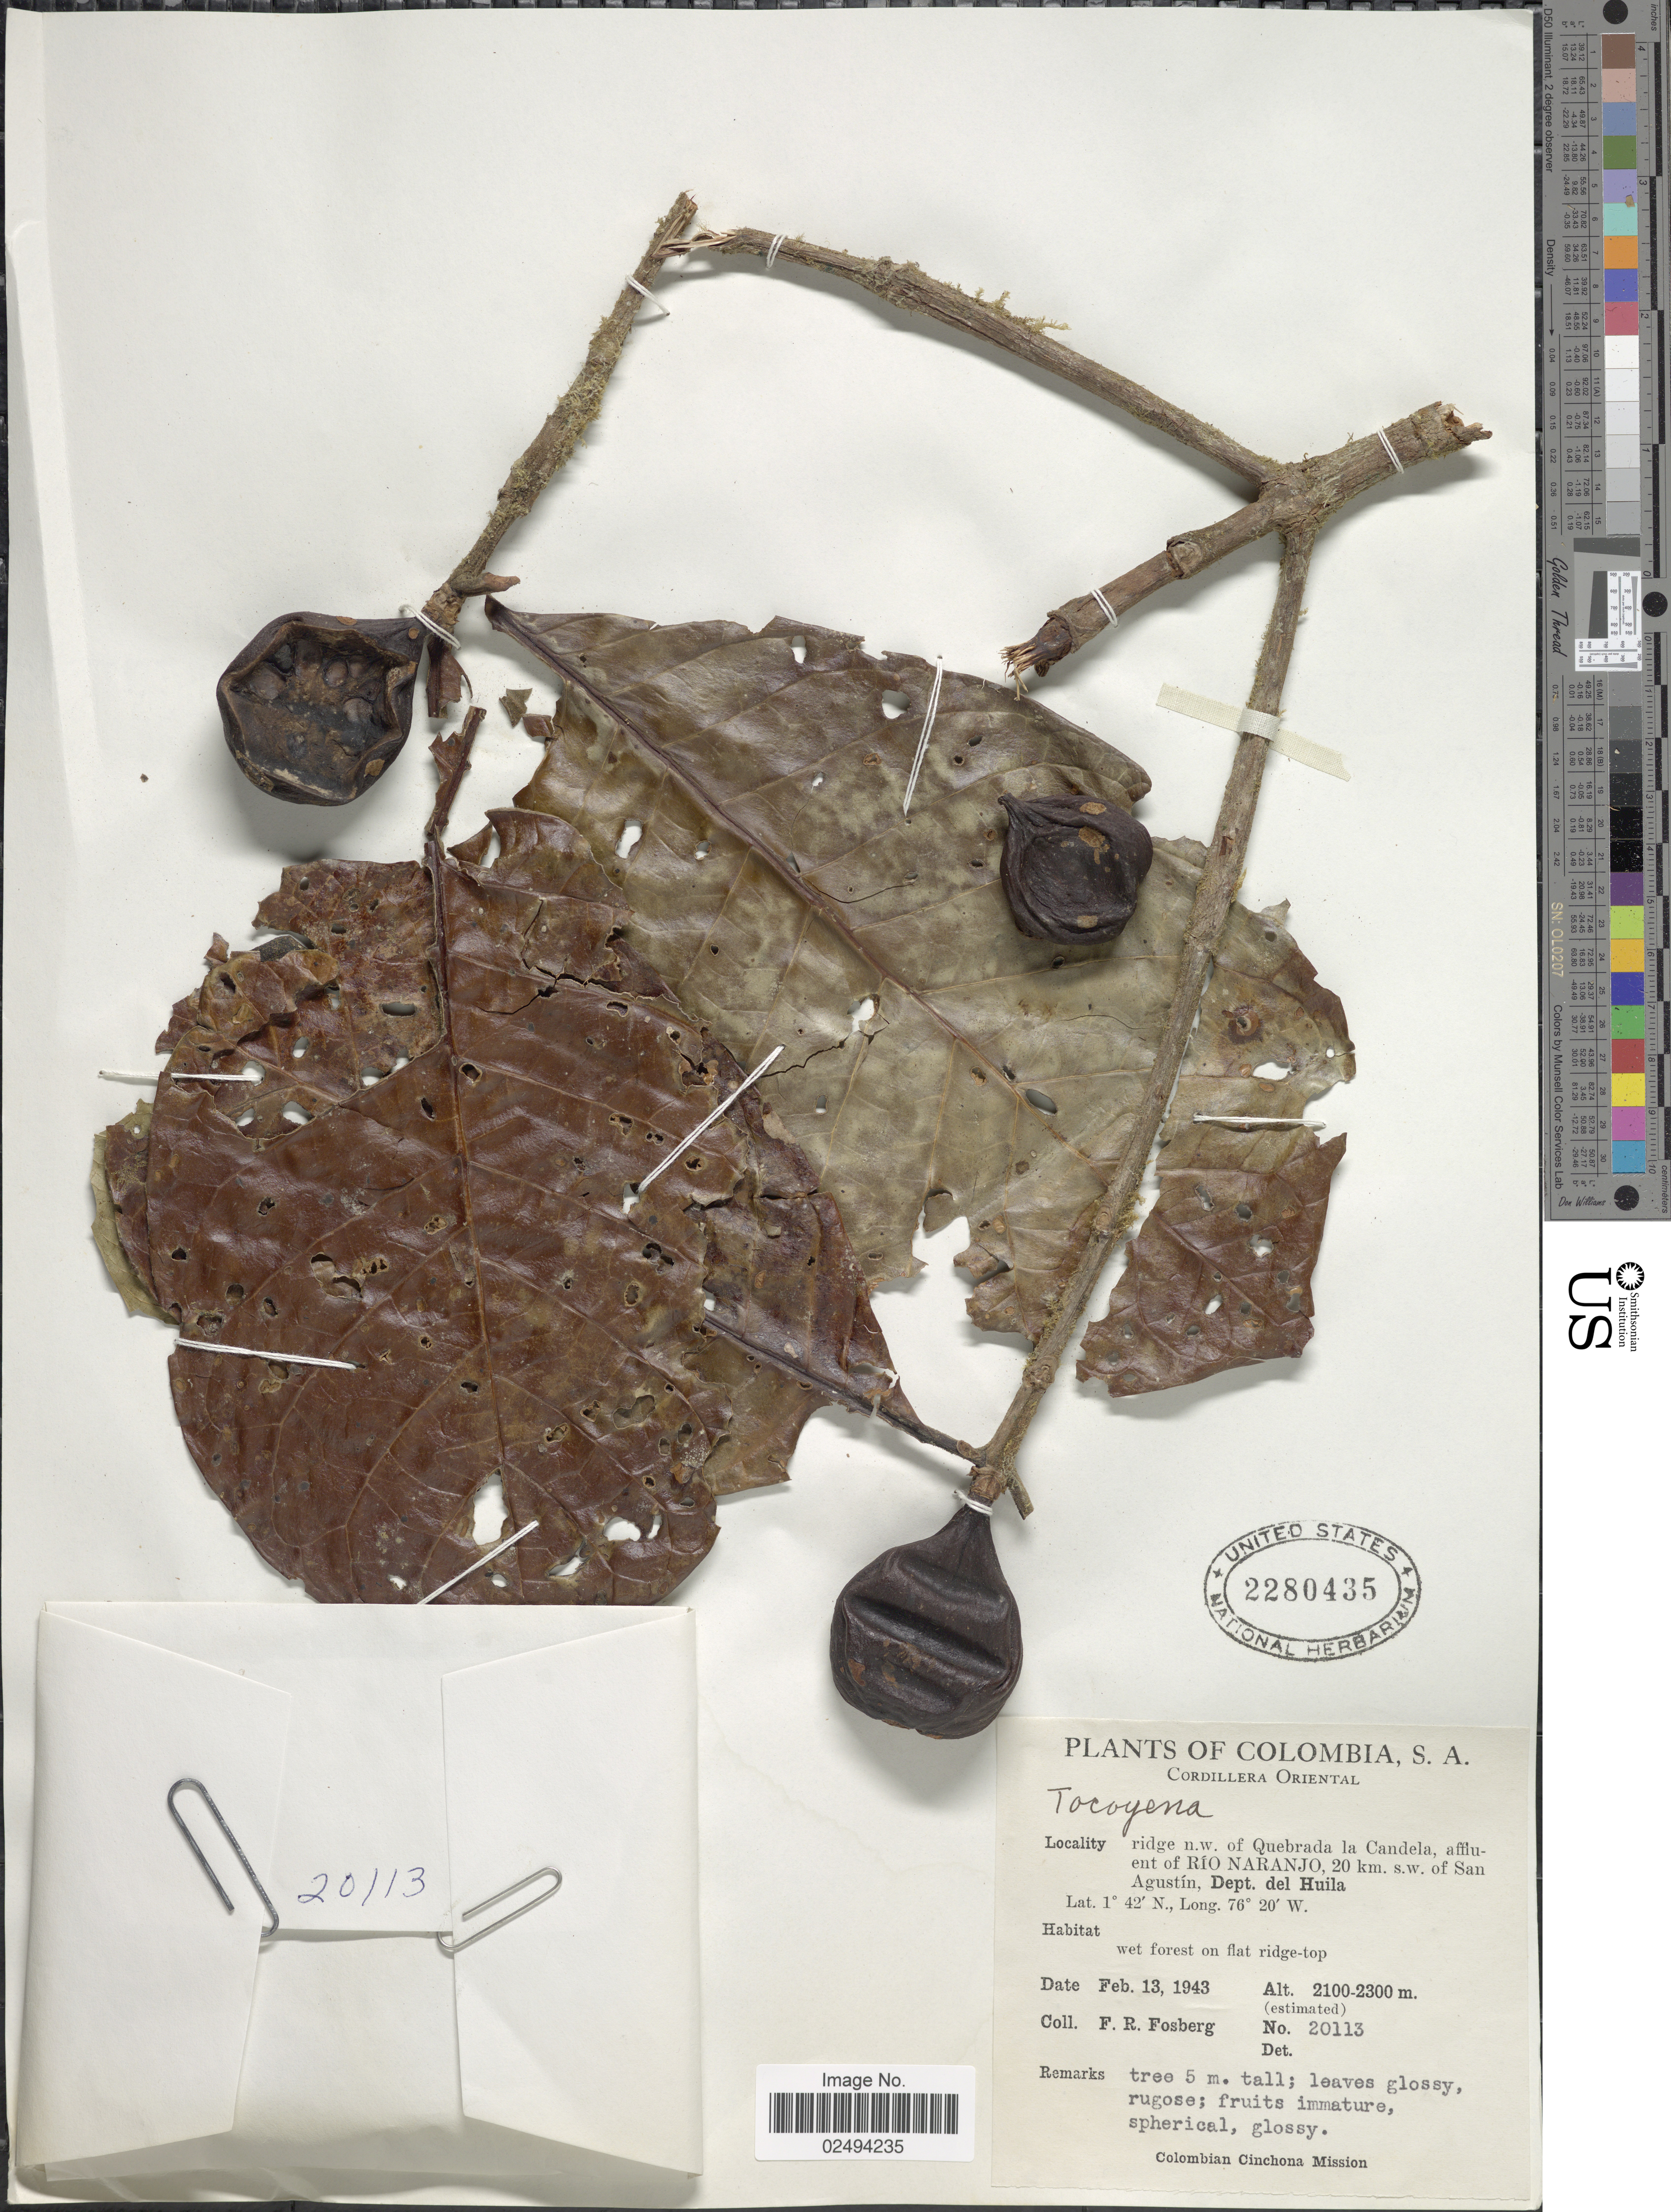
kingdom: Plantae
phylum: Tracheophyta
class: Magnoliopsida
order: Gentianales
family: Rubiaceae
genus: Tocoyena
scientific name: Tocoyena sp.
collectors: F. R. Fosberg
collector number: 20113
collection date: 1943-02-13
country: Colombia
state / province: Huila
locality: Cordillera Oriental, ridge n.w. of Quebrada la Candela, affluent of Río Naranjo, 20 km s.w. of San Agustín, Dept. del Huila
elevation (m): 2100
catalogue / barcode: US 2280435